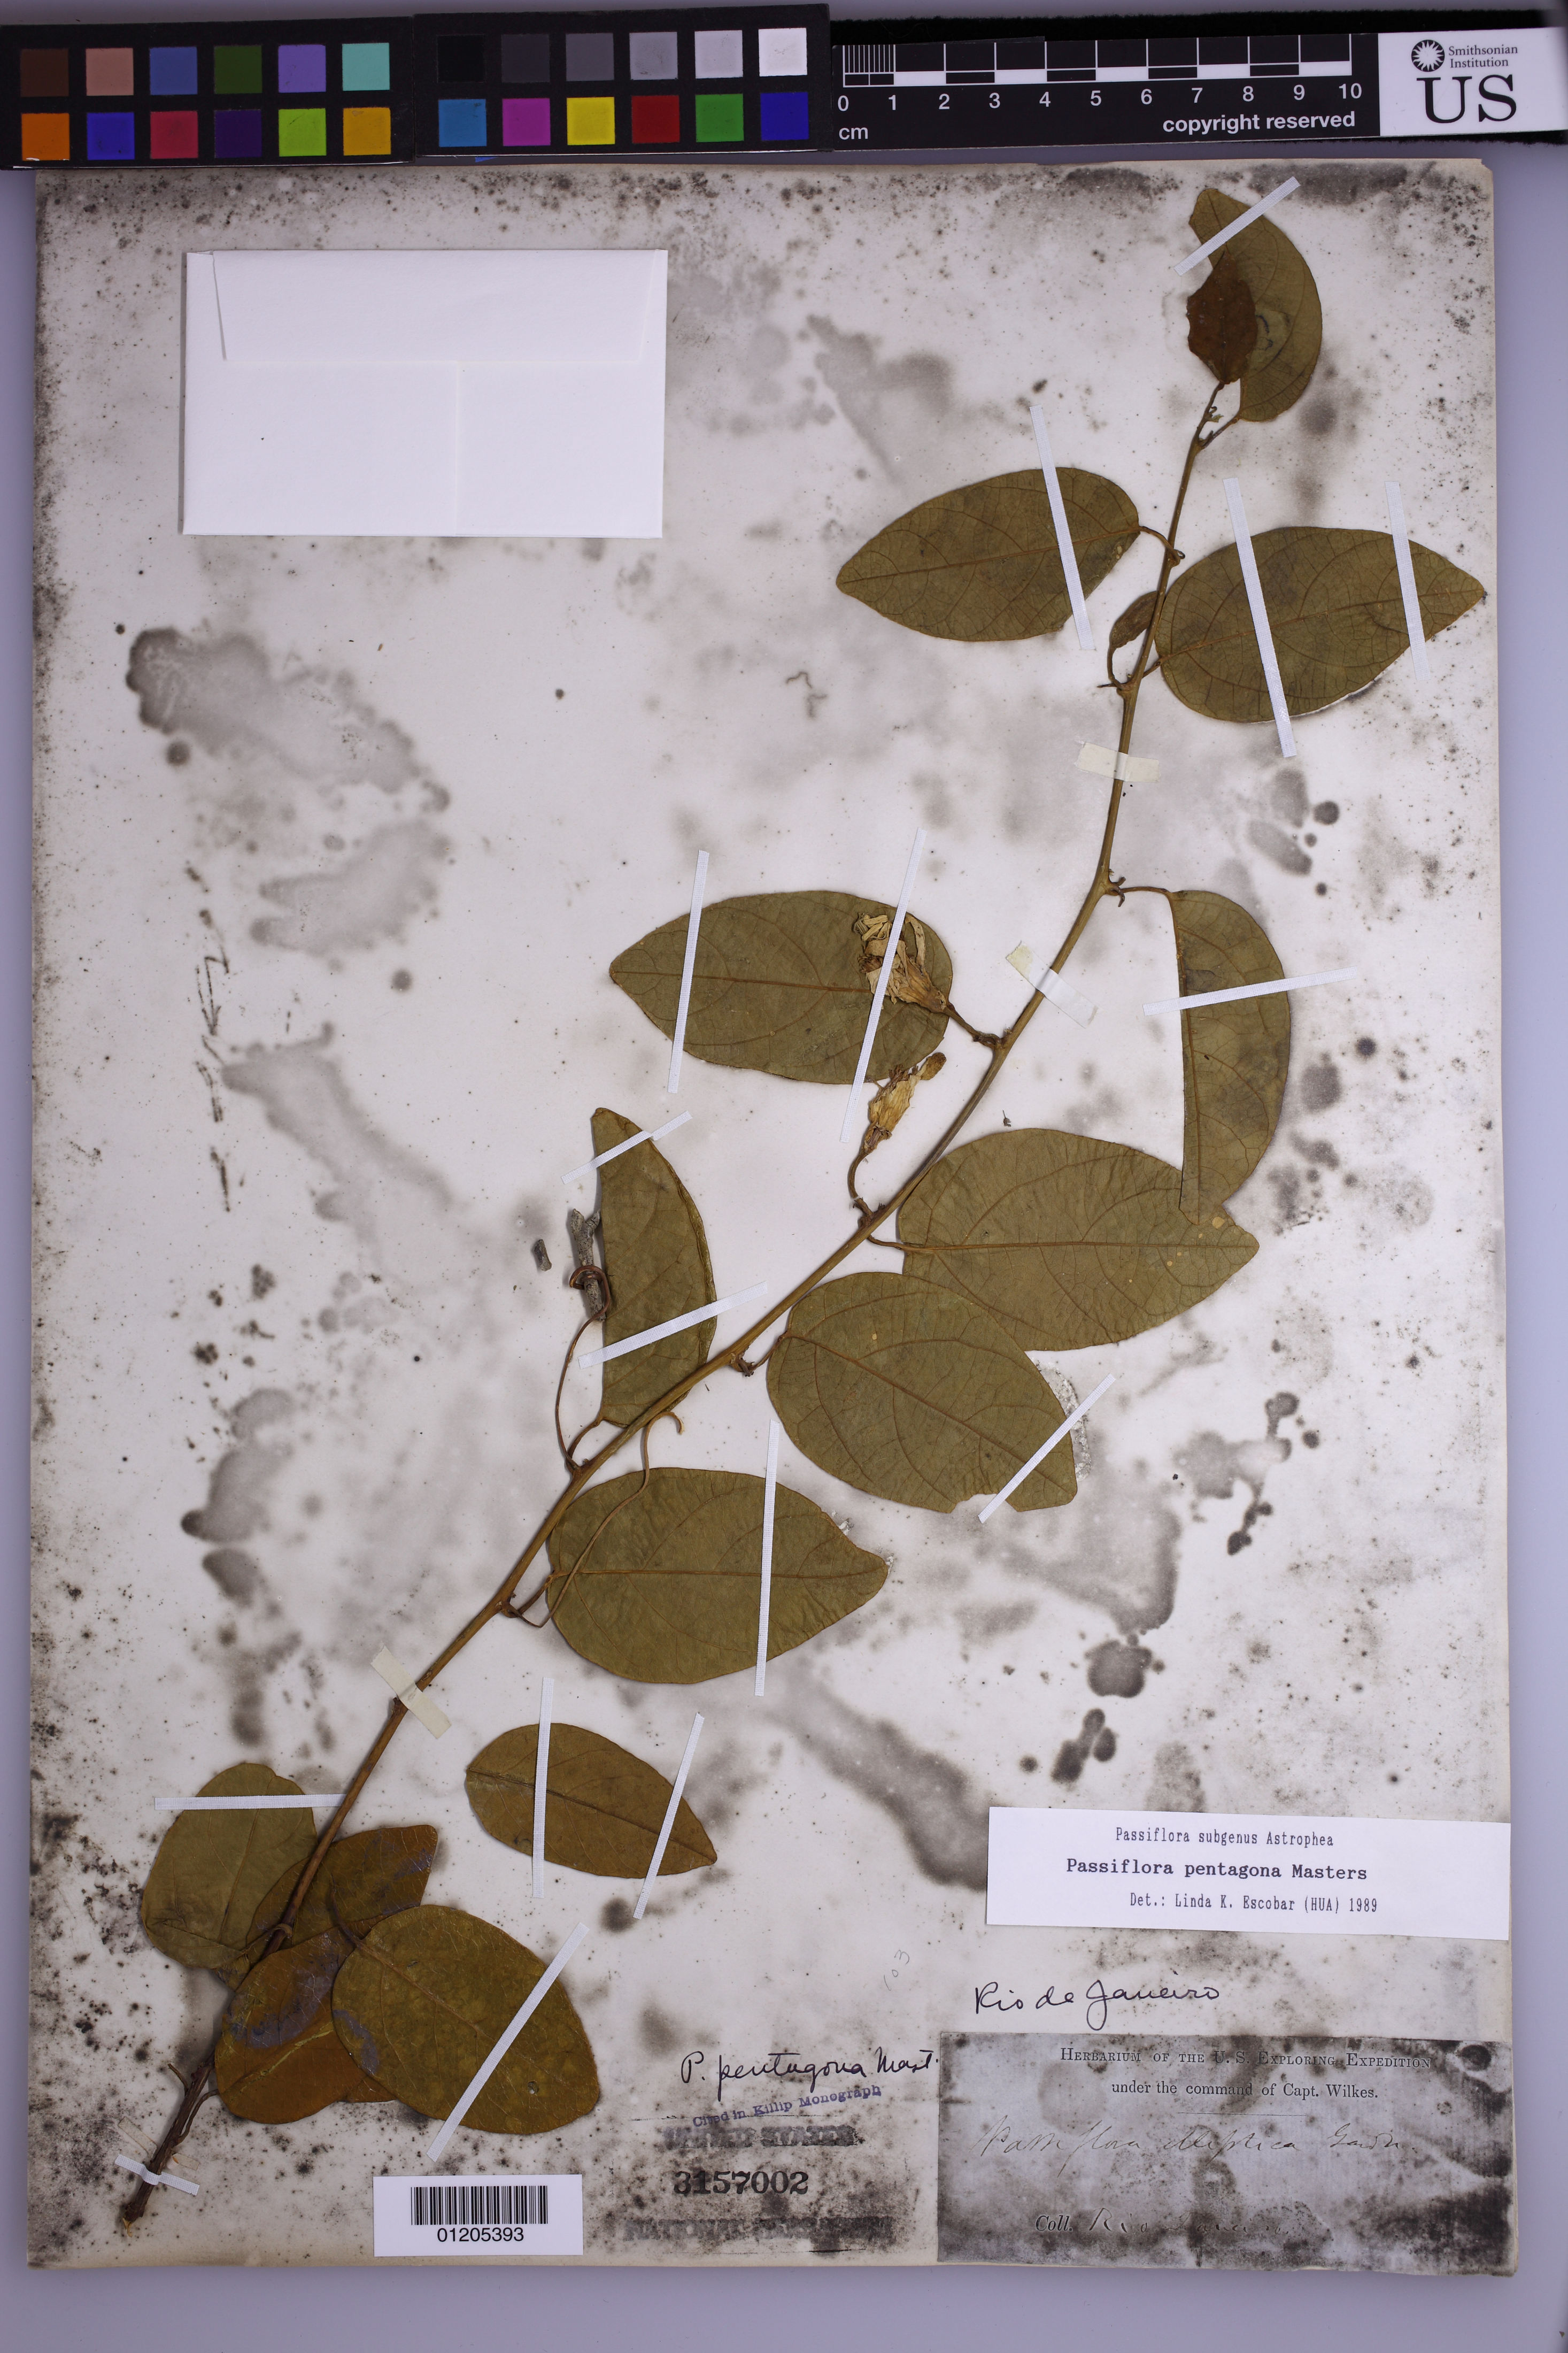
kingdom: Plantae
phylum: Tracheophyta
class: Magnoliopsida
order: Malpighiales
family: Passifloraceae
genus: Passiflora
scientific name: Passiflora pentagona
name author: Mast.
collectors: U.S. Explor. Exped.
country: Brazil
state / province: Rio de Janeiro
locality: Rio de Janeiro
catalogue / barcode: US 3157002